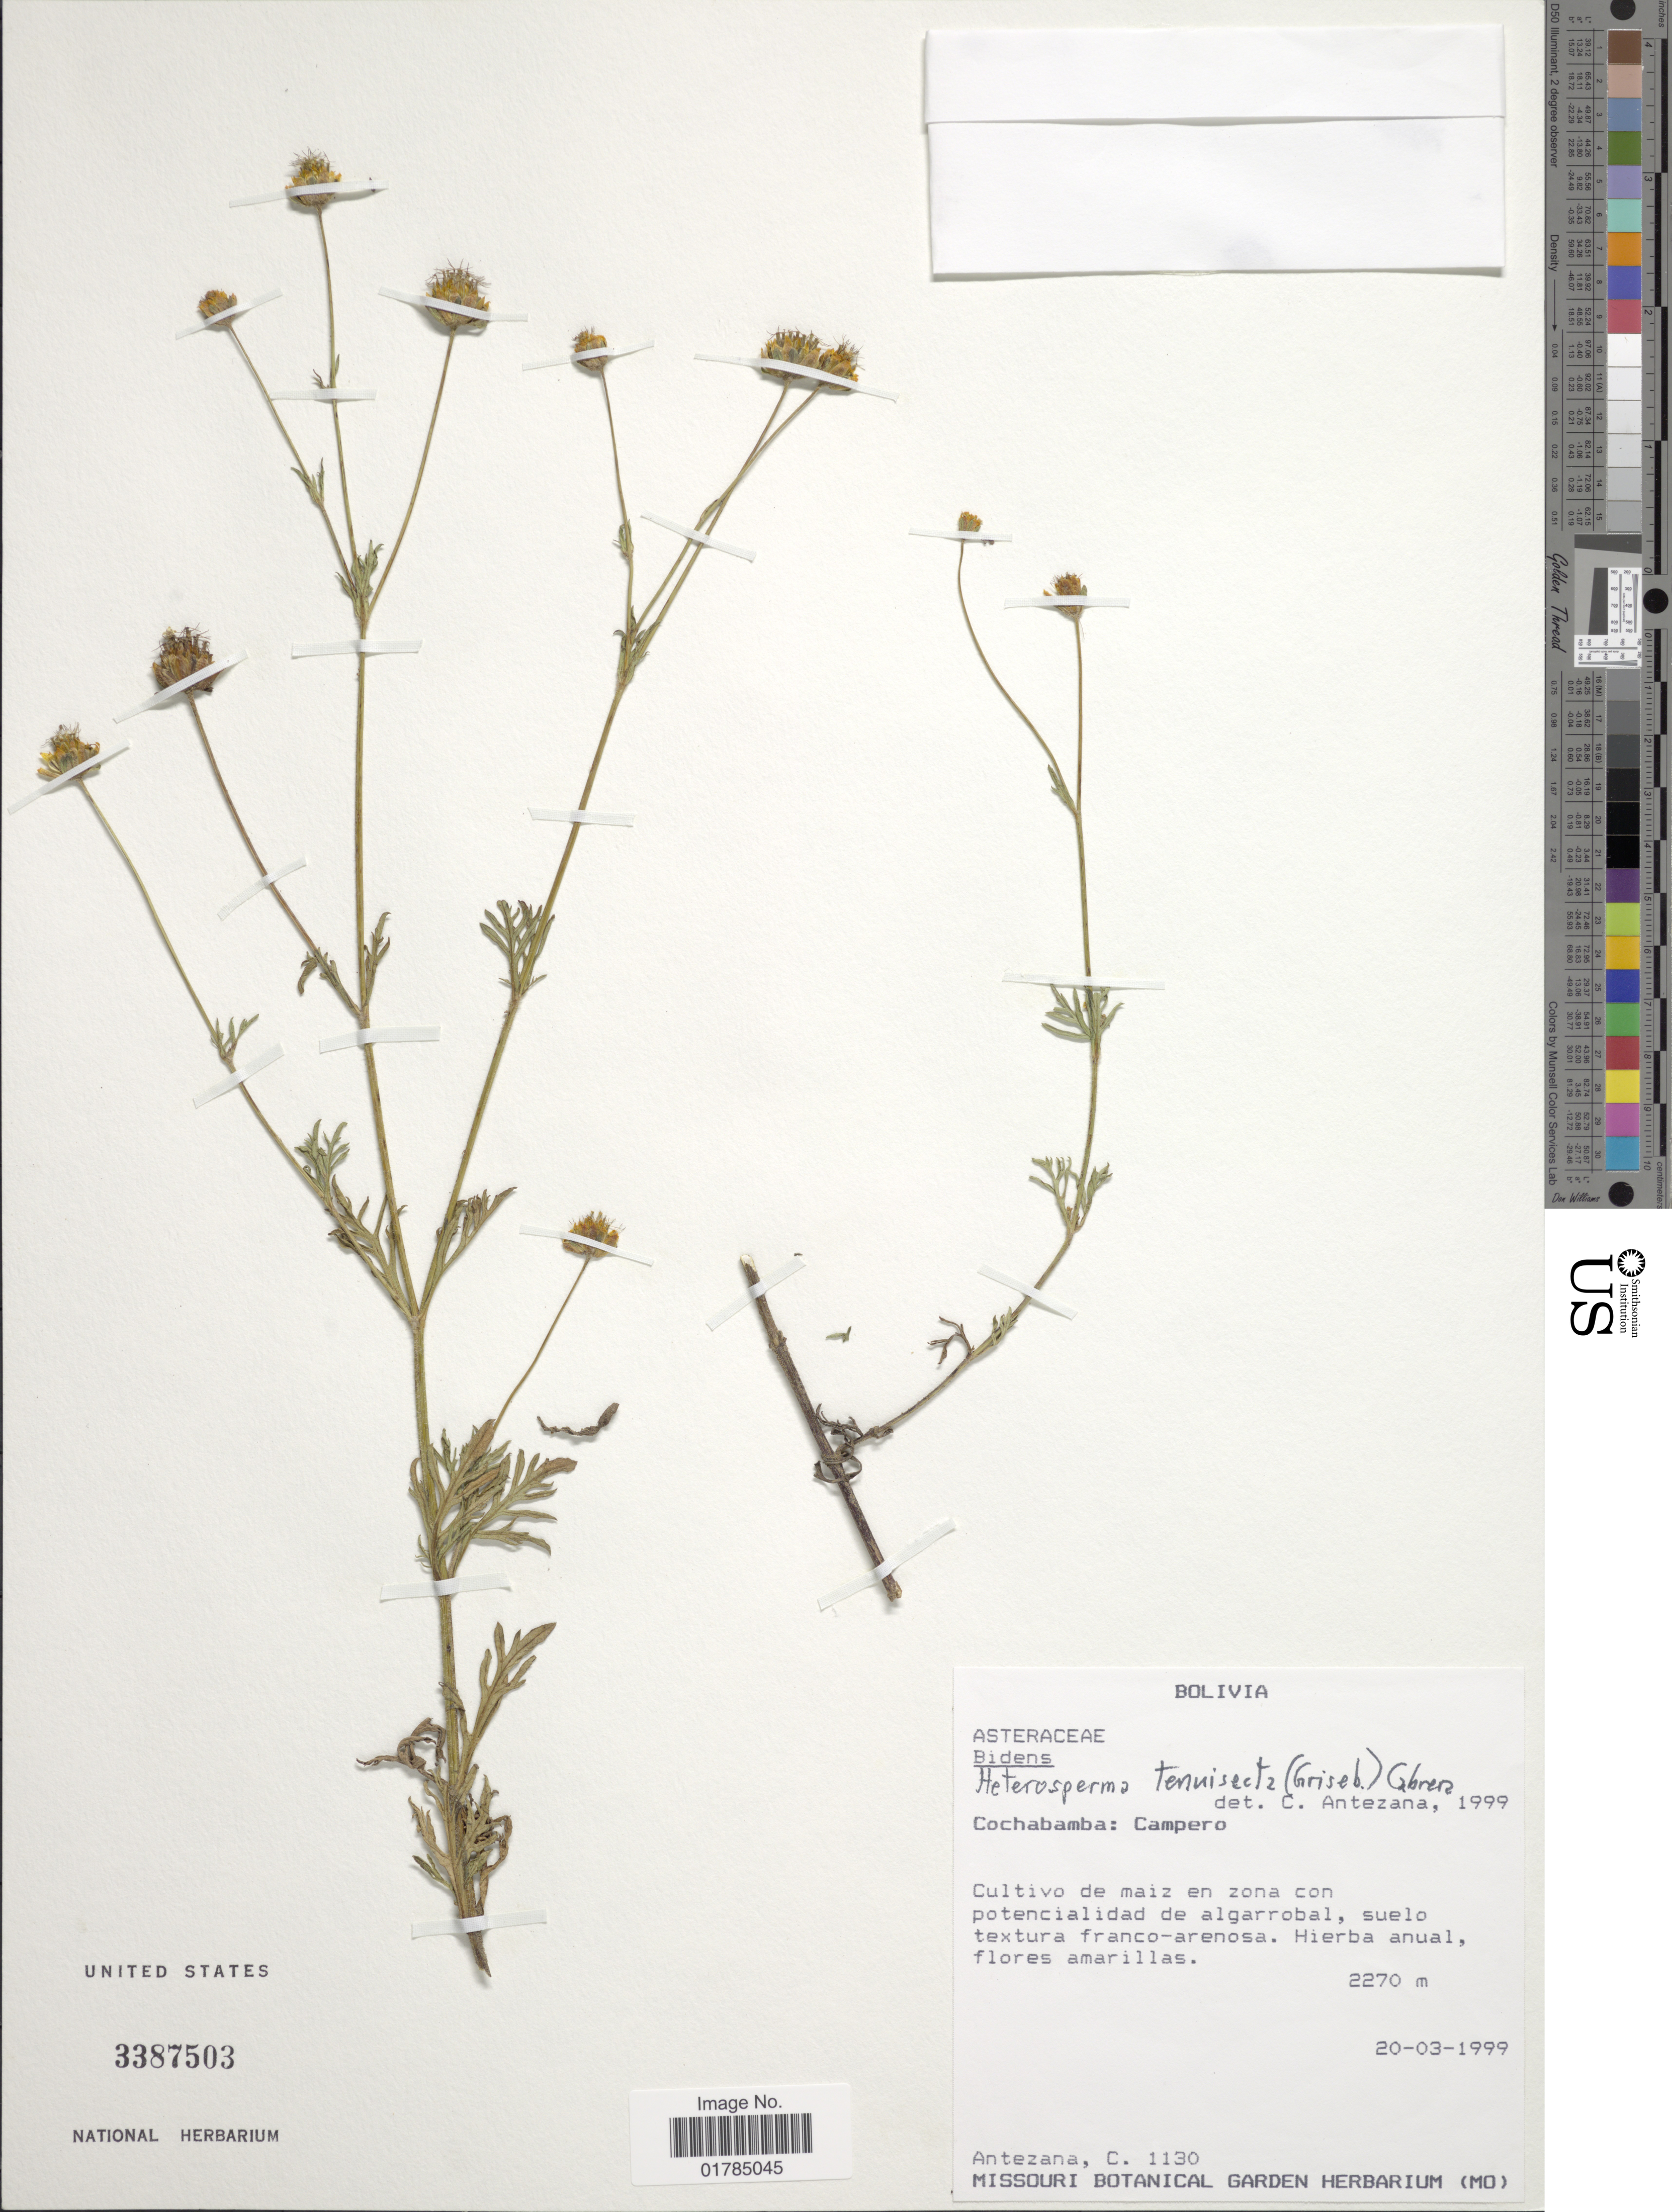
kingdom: Plantae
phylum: Tracheophyta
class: Magnoliopsida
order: Asterales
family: Asteraceae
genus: Heterosperma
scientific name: Heterosperma tenuisecta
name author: (Griseb.) Cabrera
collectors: C. Antezana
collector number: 1130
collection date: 1999-03-20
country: Bolivia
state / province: Cochabamba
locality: Campero. Cultivo de maiz en zona con potencialidad de algarrobal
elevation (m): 2270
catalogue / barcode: US 3387503